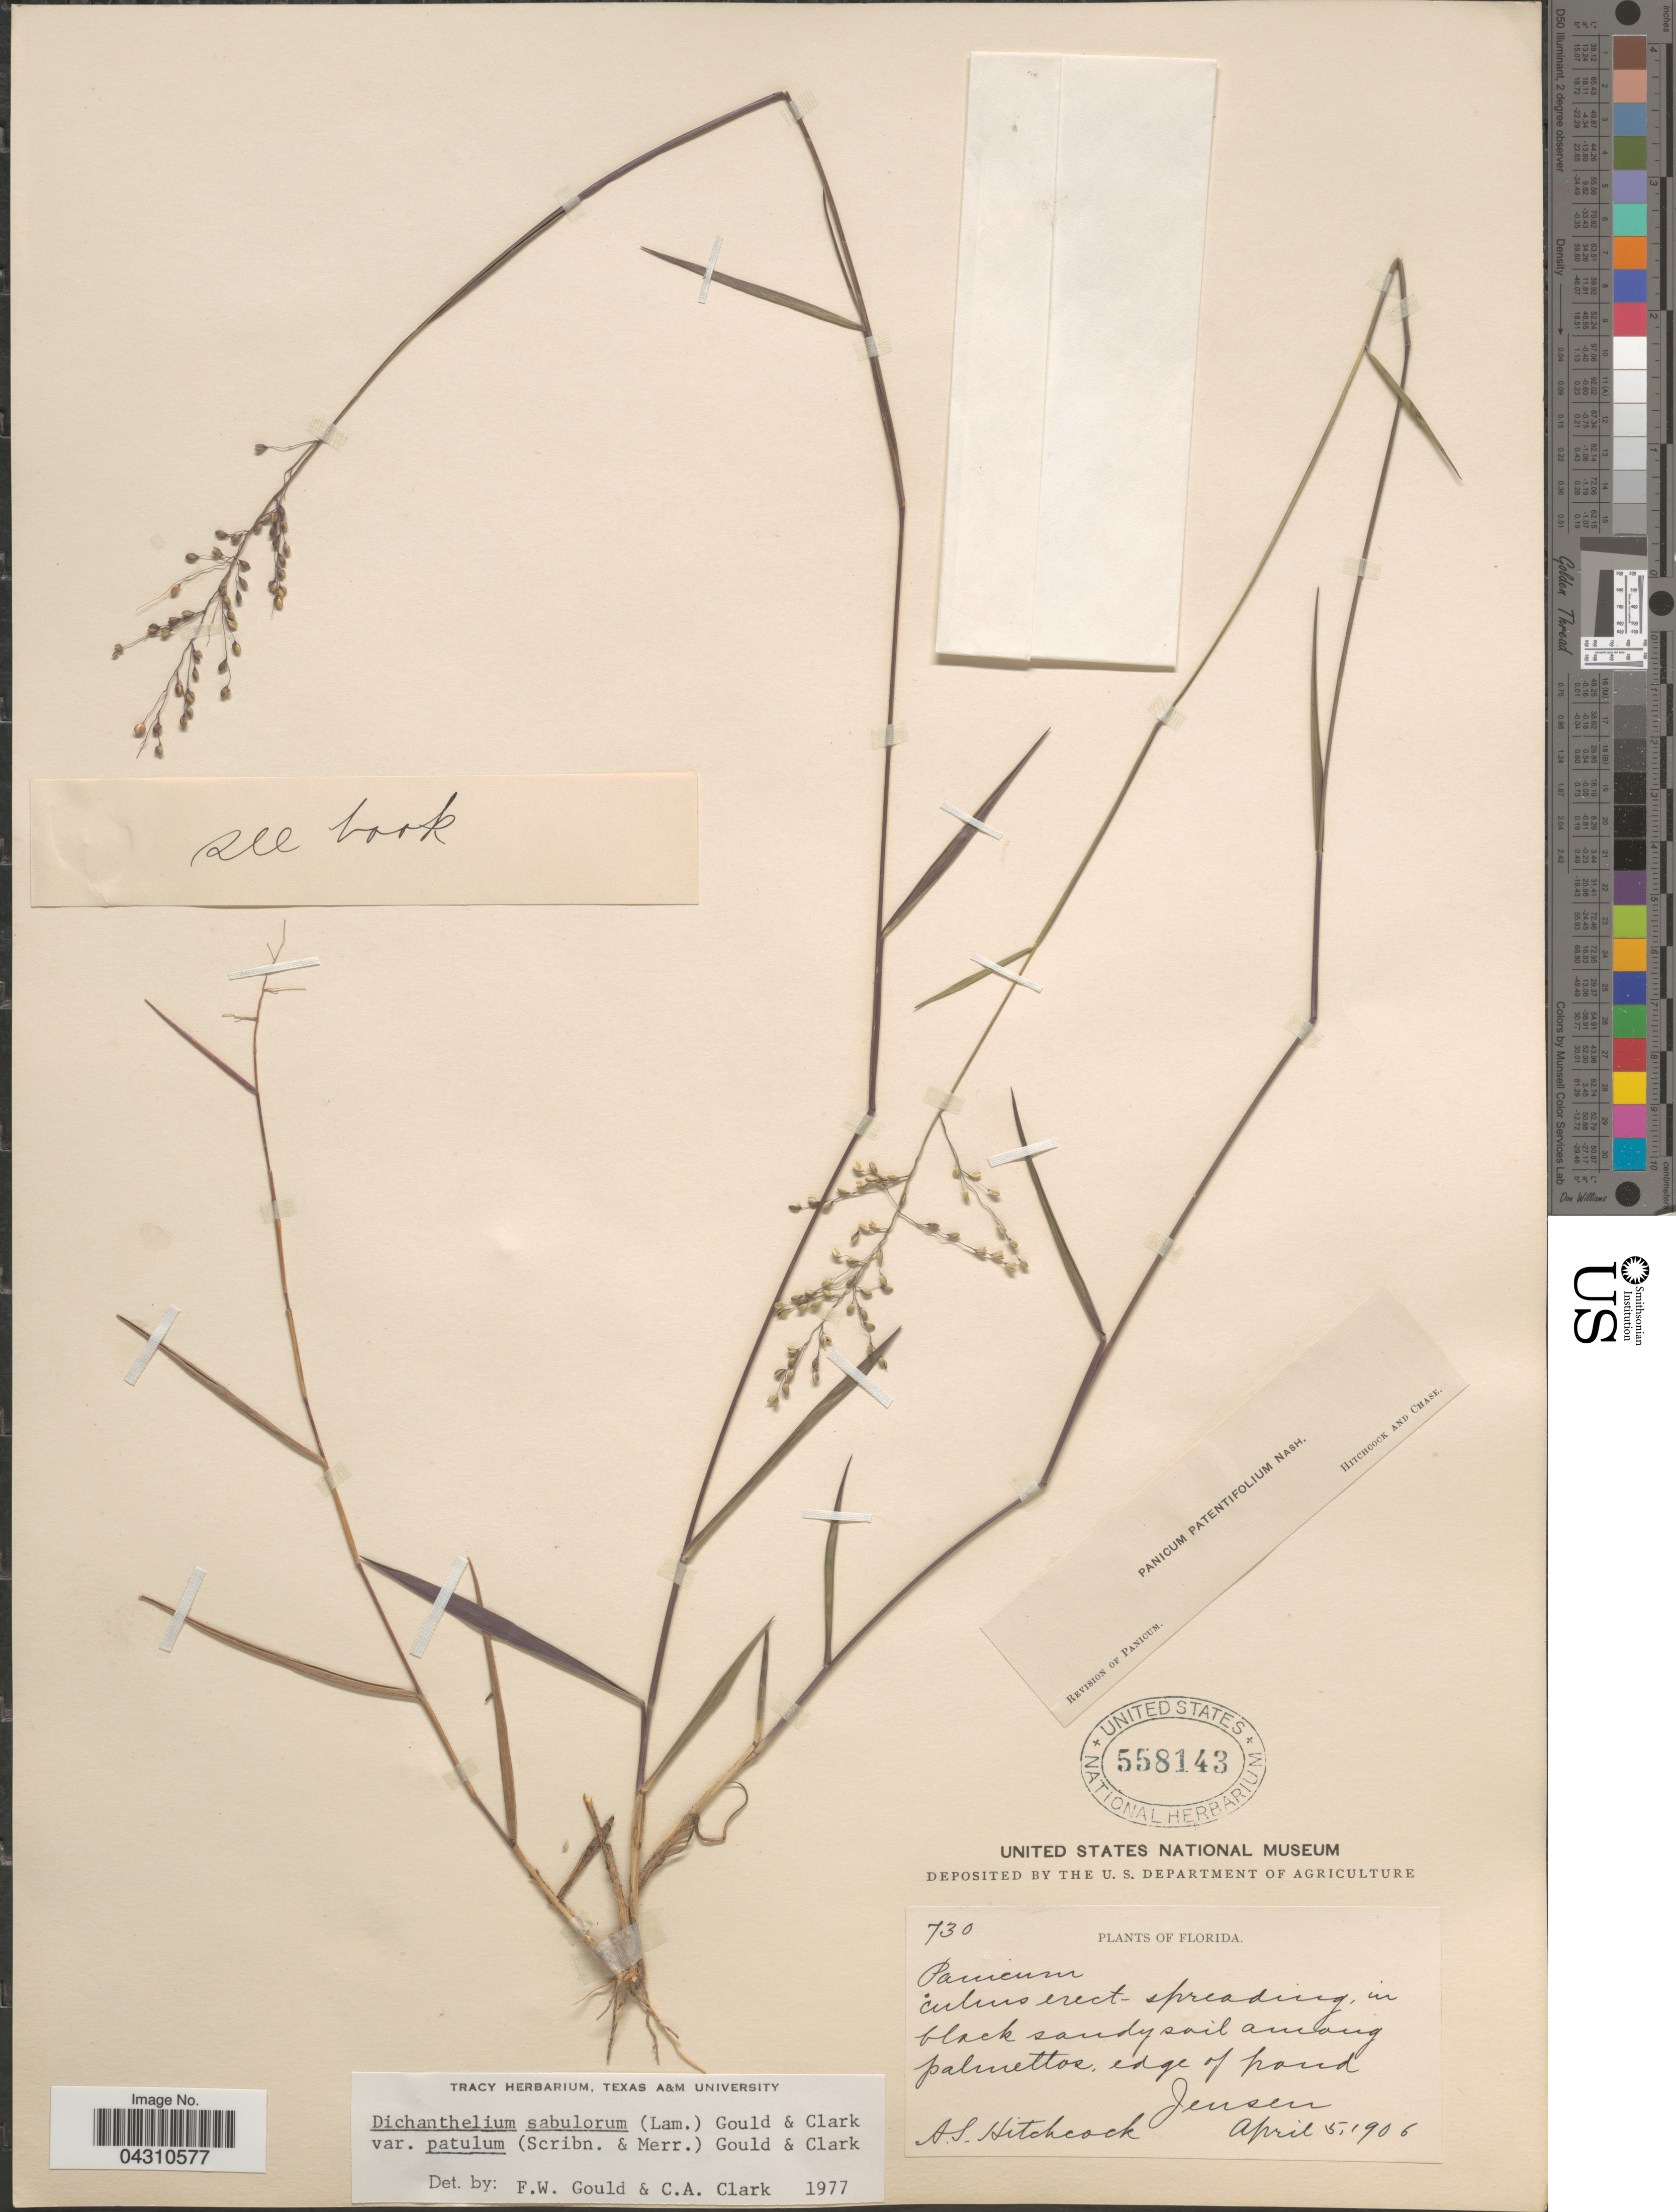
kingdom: Plantae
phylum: Tracheophyta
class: Liliopsida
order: Poales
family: Poaceae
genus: Dichanthelium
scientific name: Dichanthelium portoricense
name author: (Desv. ex Ham.) B.F. Hansen & Wunderlin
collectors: A. S. Hitchcock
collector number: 730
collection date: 1906-04-05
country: United States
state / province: Florida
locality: Edge of pond. Jensen.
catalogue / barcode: US 558143